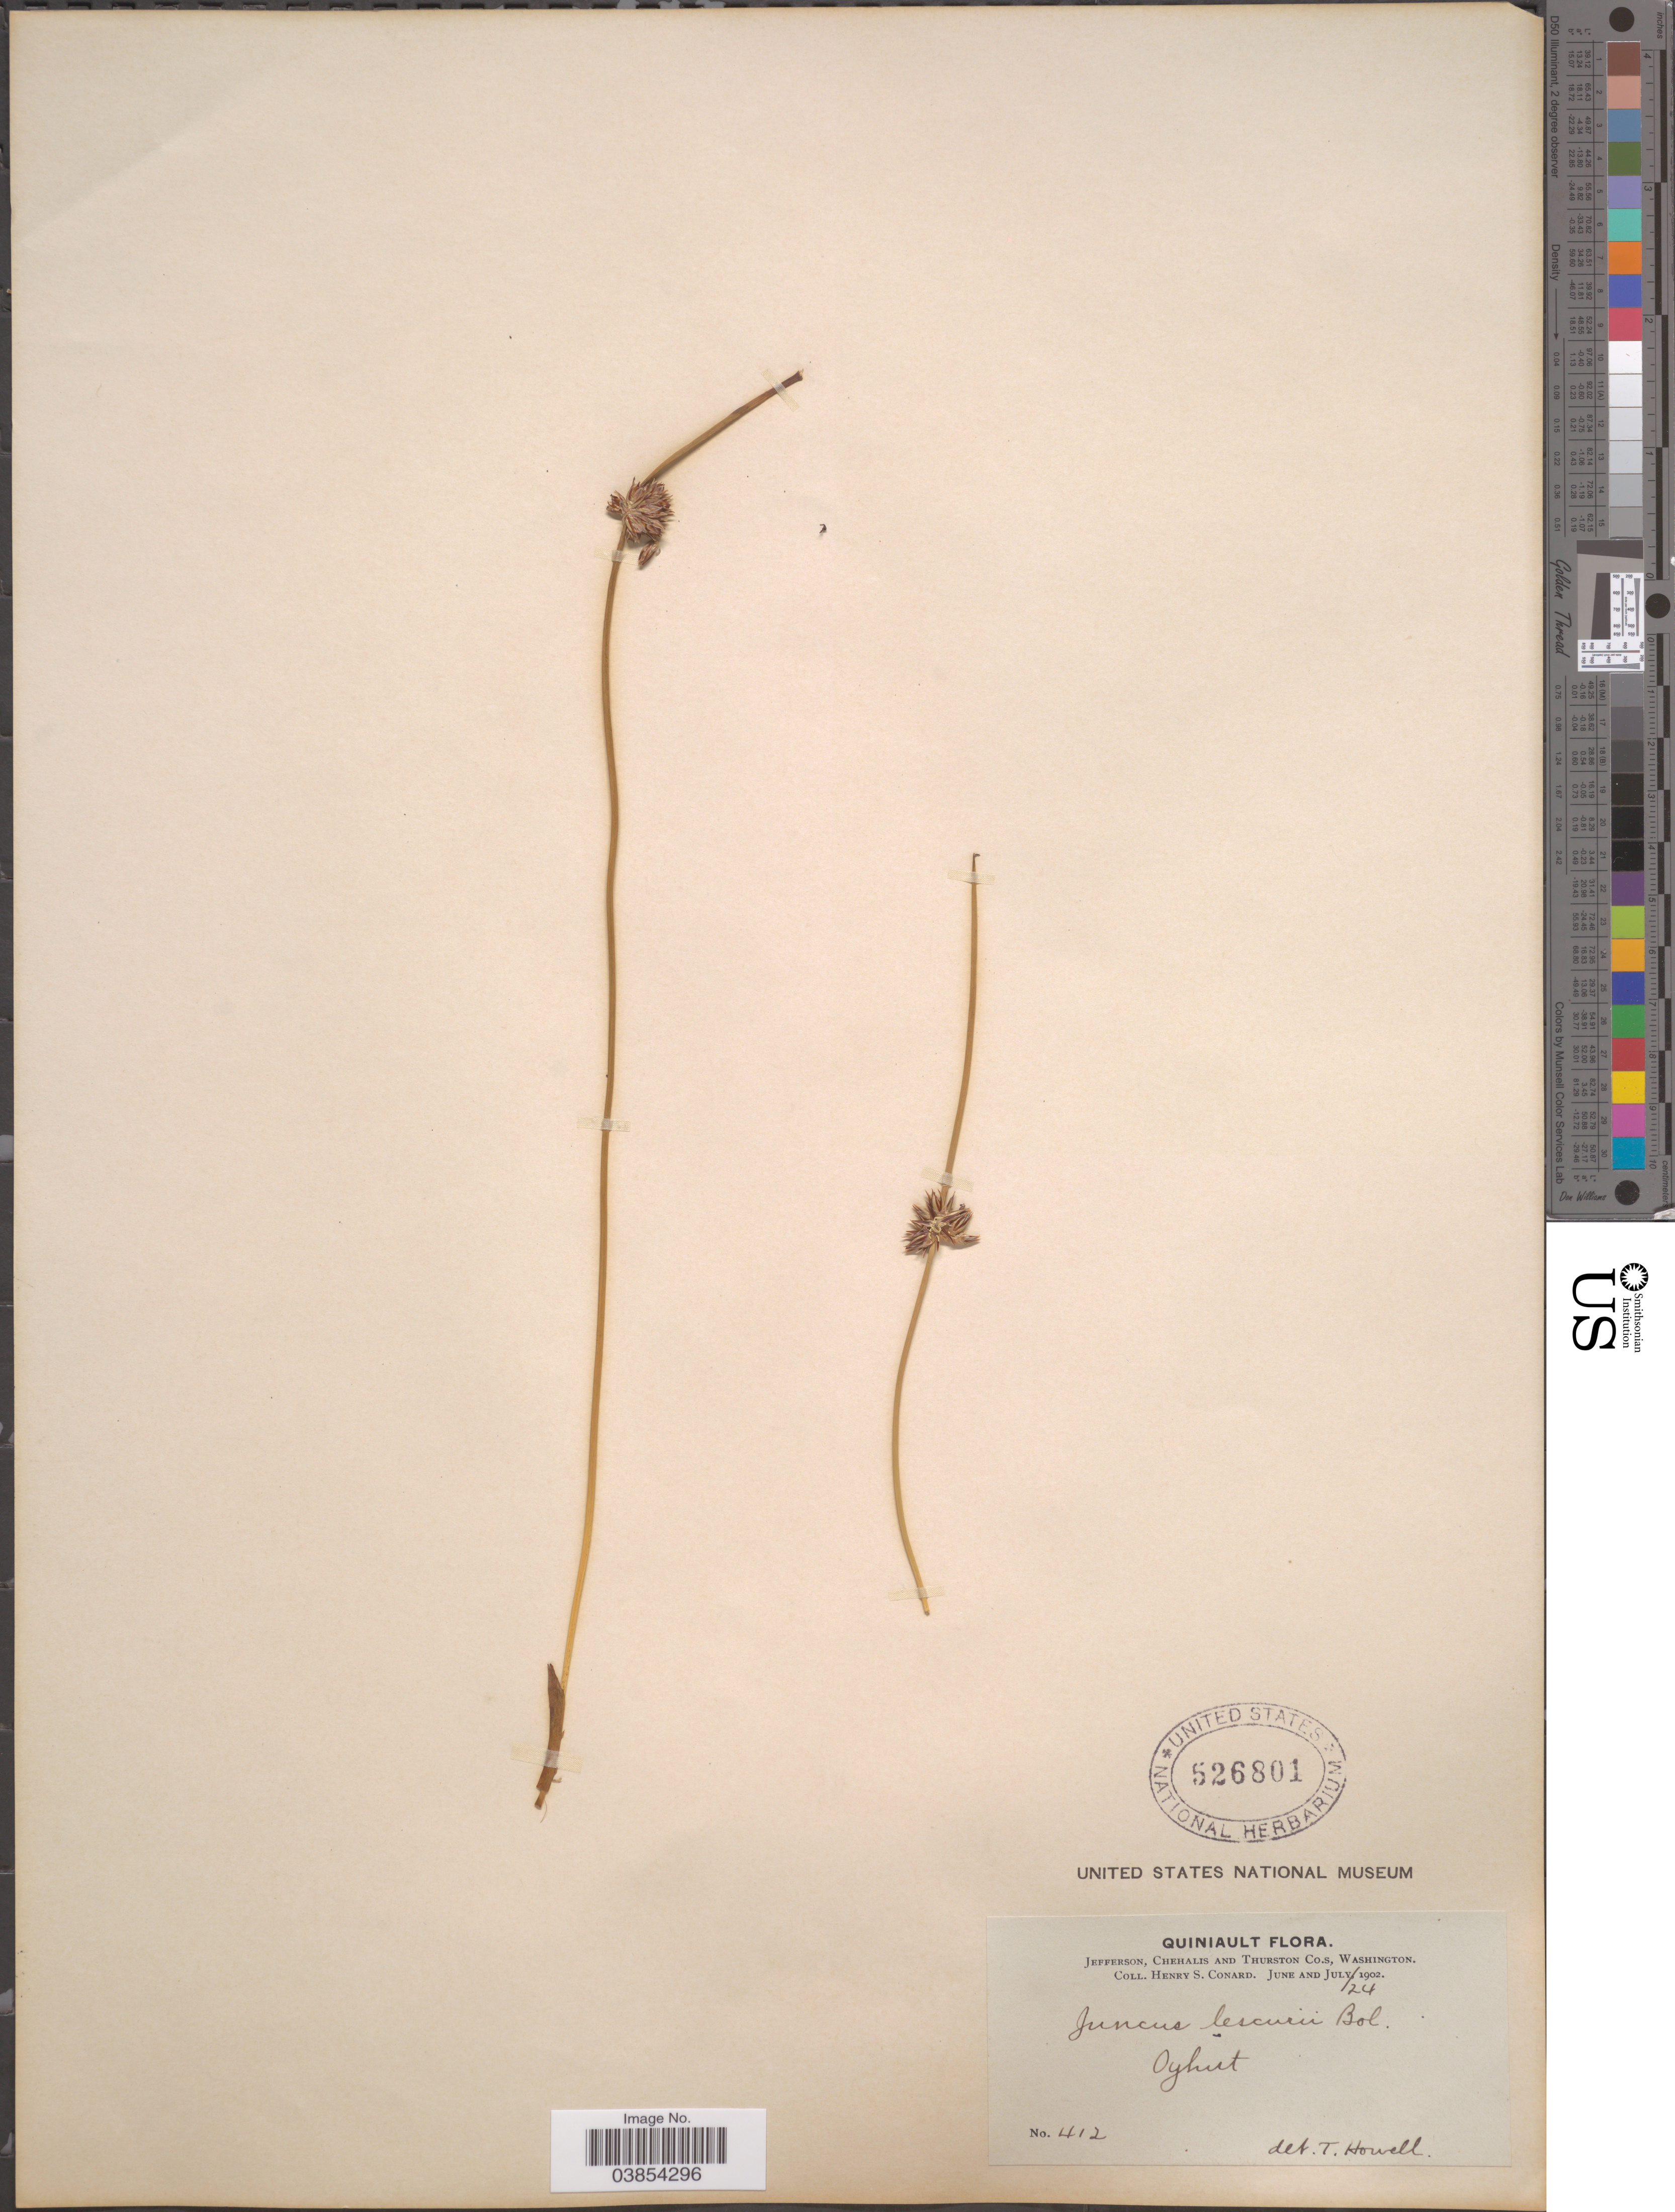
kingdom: Plantae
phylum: Tracheophyta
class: Liliopsida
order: Poales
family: Juncaceae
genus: Juncus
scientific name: Juncus lesueurii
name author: Bol.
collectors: H. S. Conard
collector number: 412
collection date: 1902-07-24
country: United States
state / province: Washington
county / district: Thurston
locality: Quiniault. Jefferson, Chehalis and Thurston Co.s, Oyhut.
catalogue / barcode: US 526801